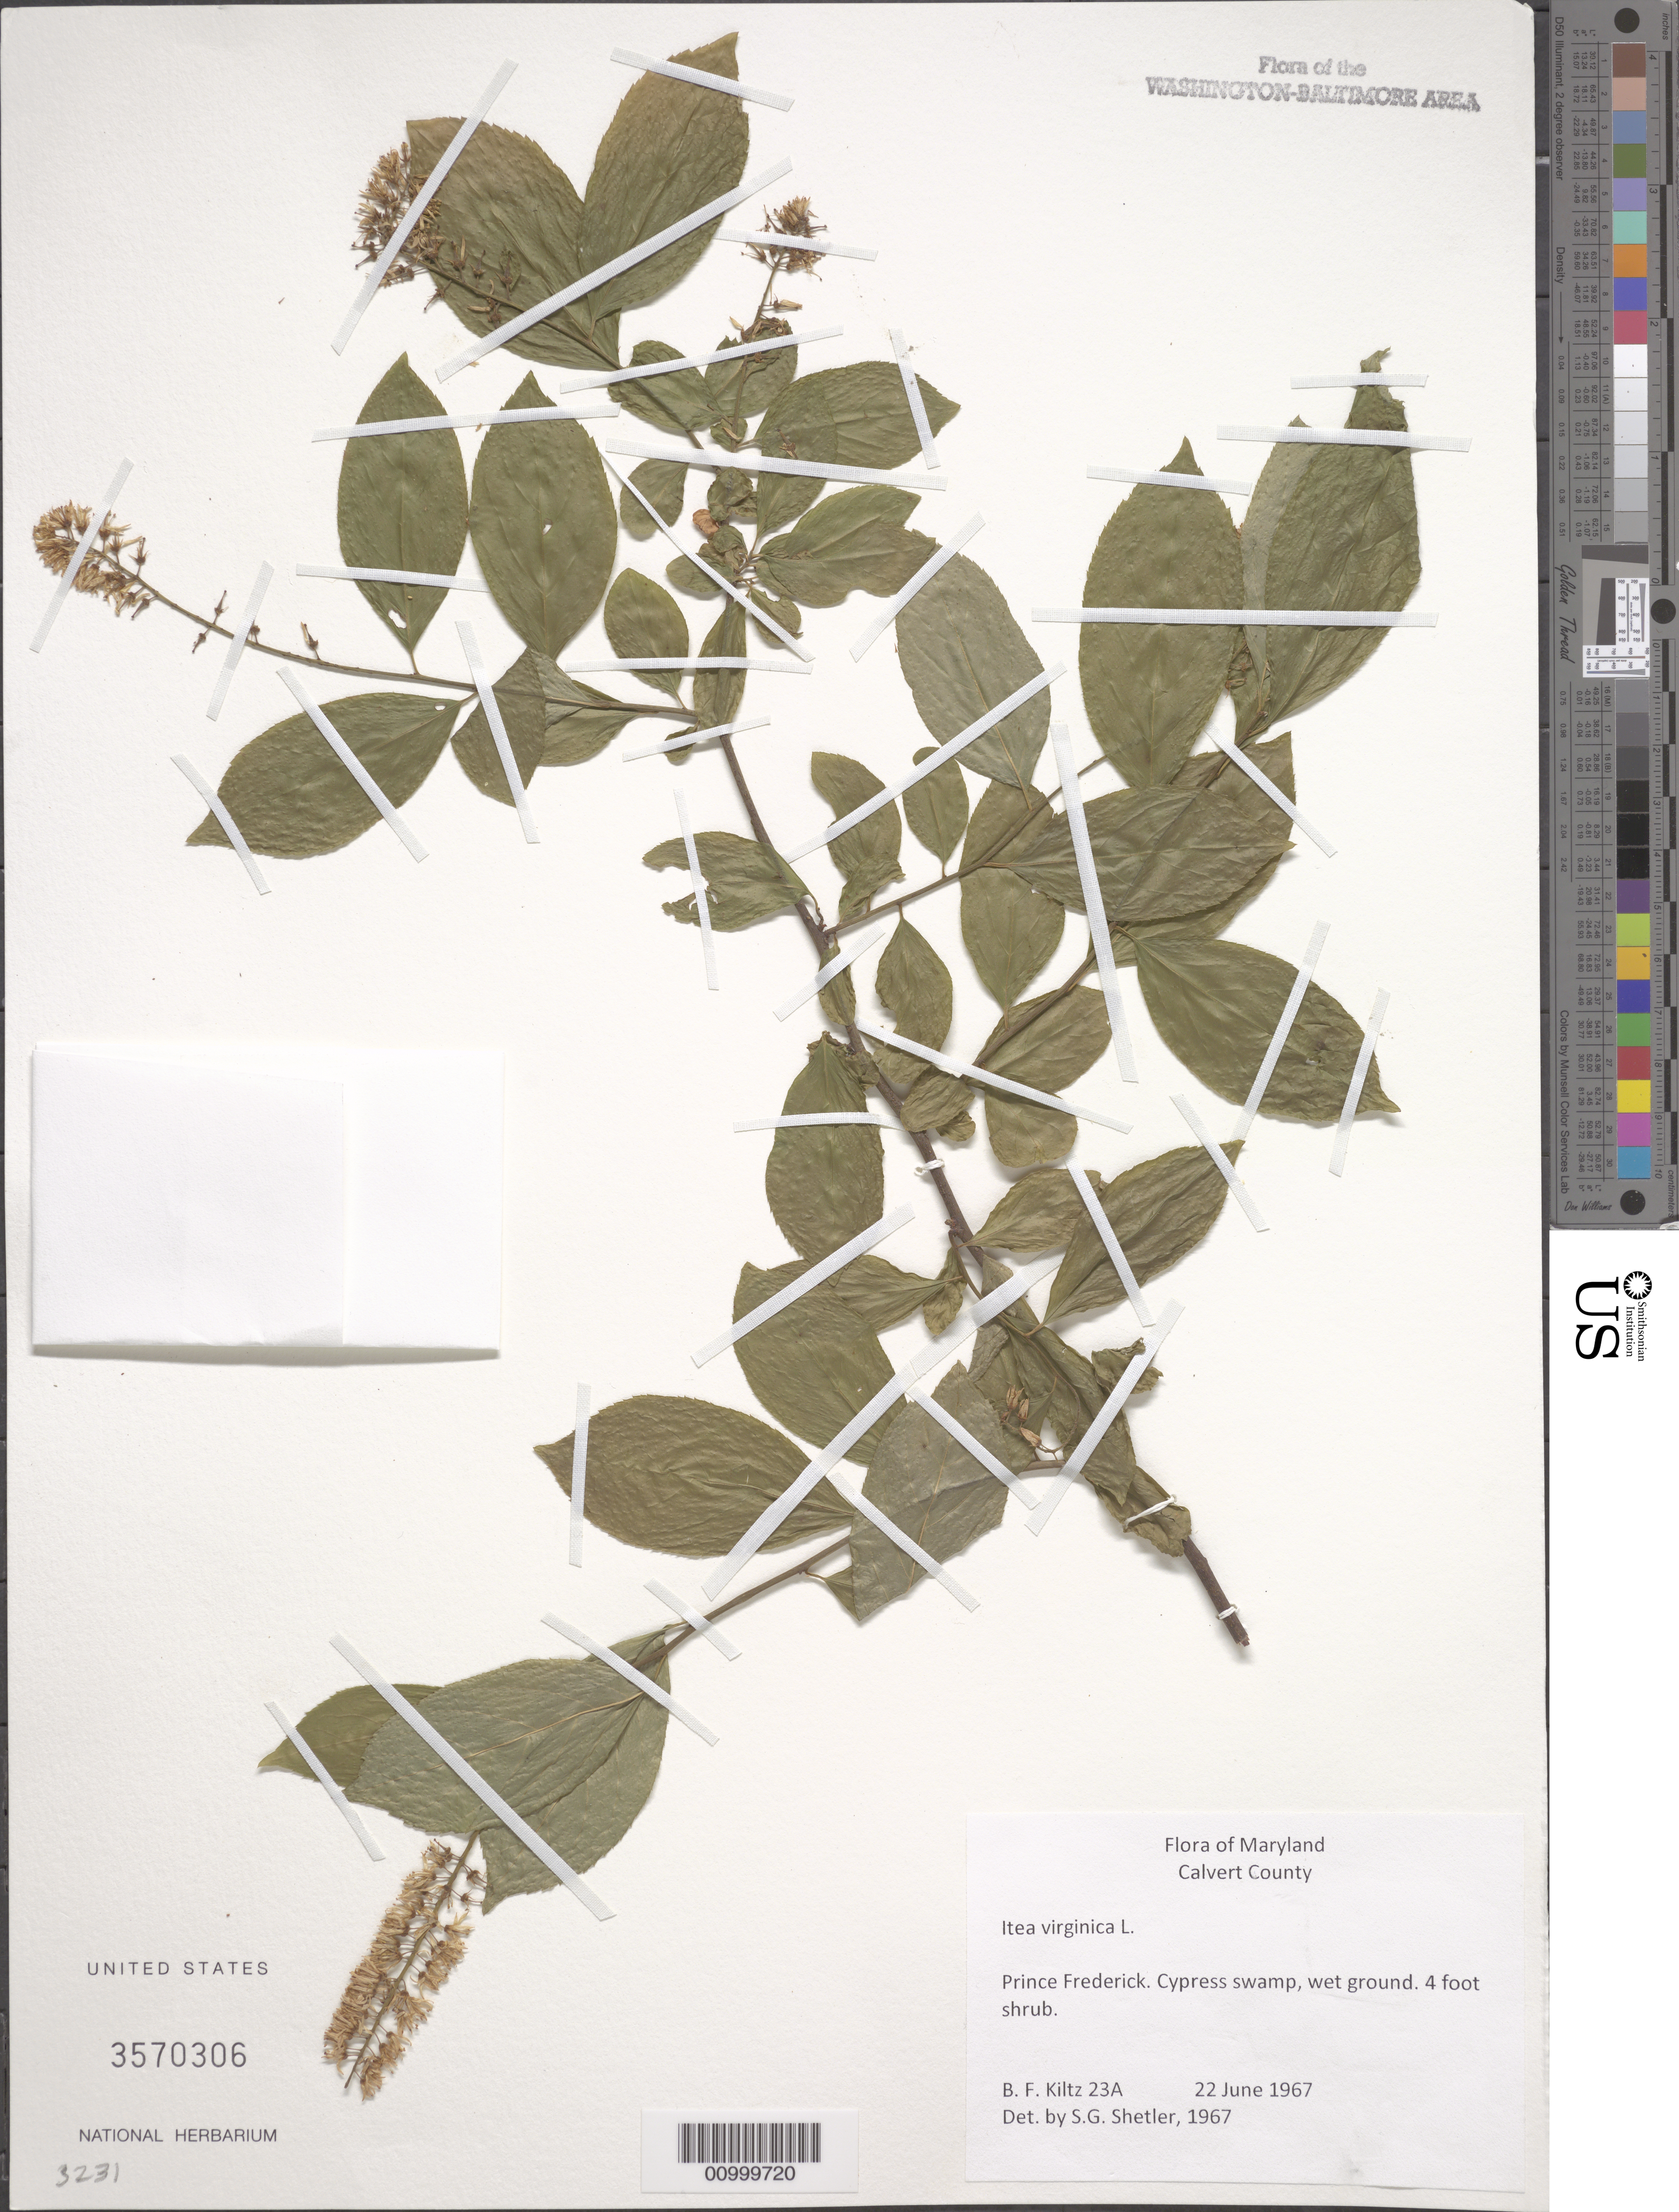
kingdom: Plantae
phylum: Tracheophyta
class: Magnoliopsida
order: Saxifragales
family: Iteaceae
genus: Itea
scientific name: Itea virginica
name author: L.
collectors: B. Kiltz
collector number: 23A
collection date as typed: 22 June 1967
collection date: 1967-06-22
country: United States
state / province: Maryland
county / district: Calvert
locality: Prince Frederick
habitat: Cypress swamp, wet ground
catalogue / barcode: US 3570306